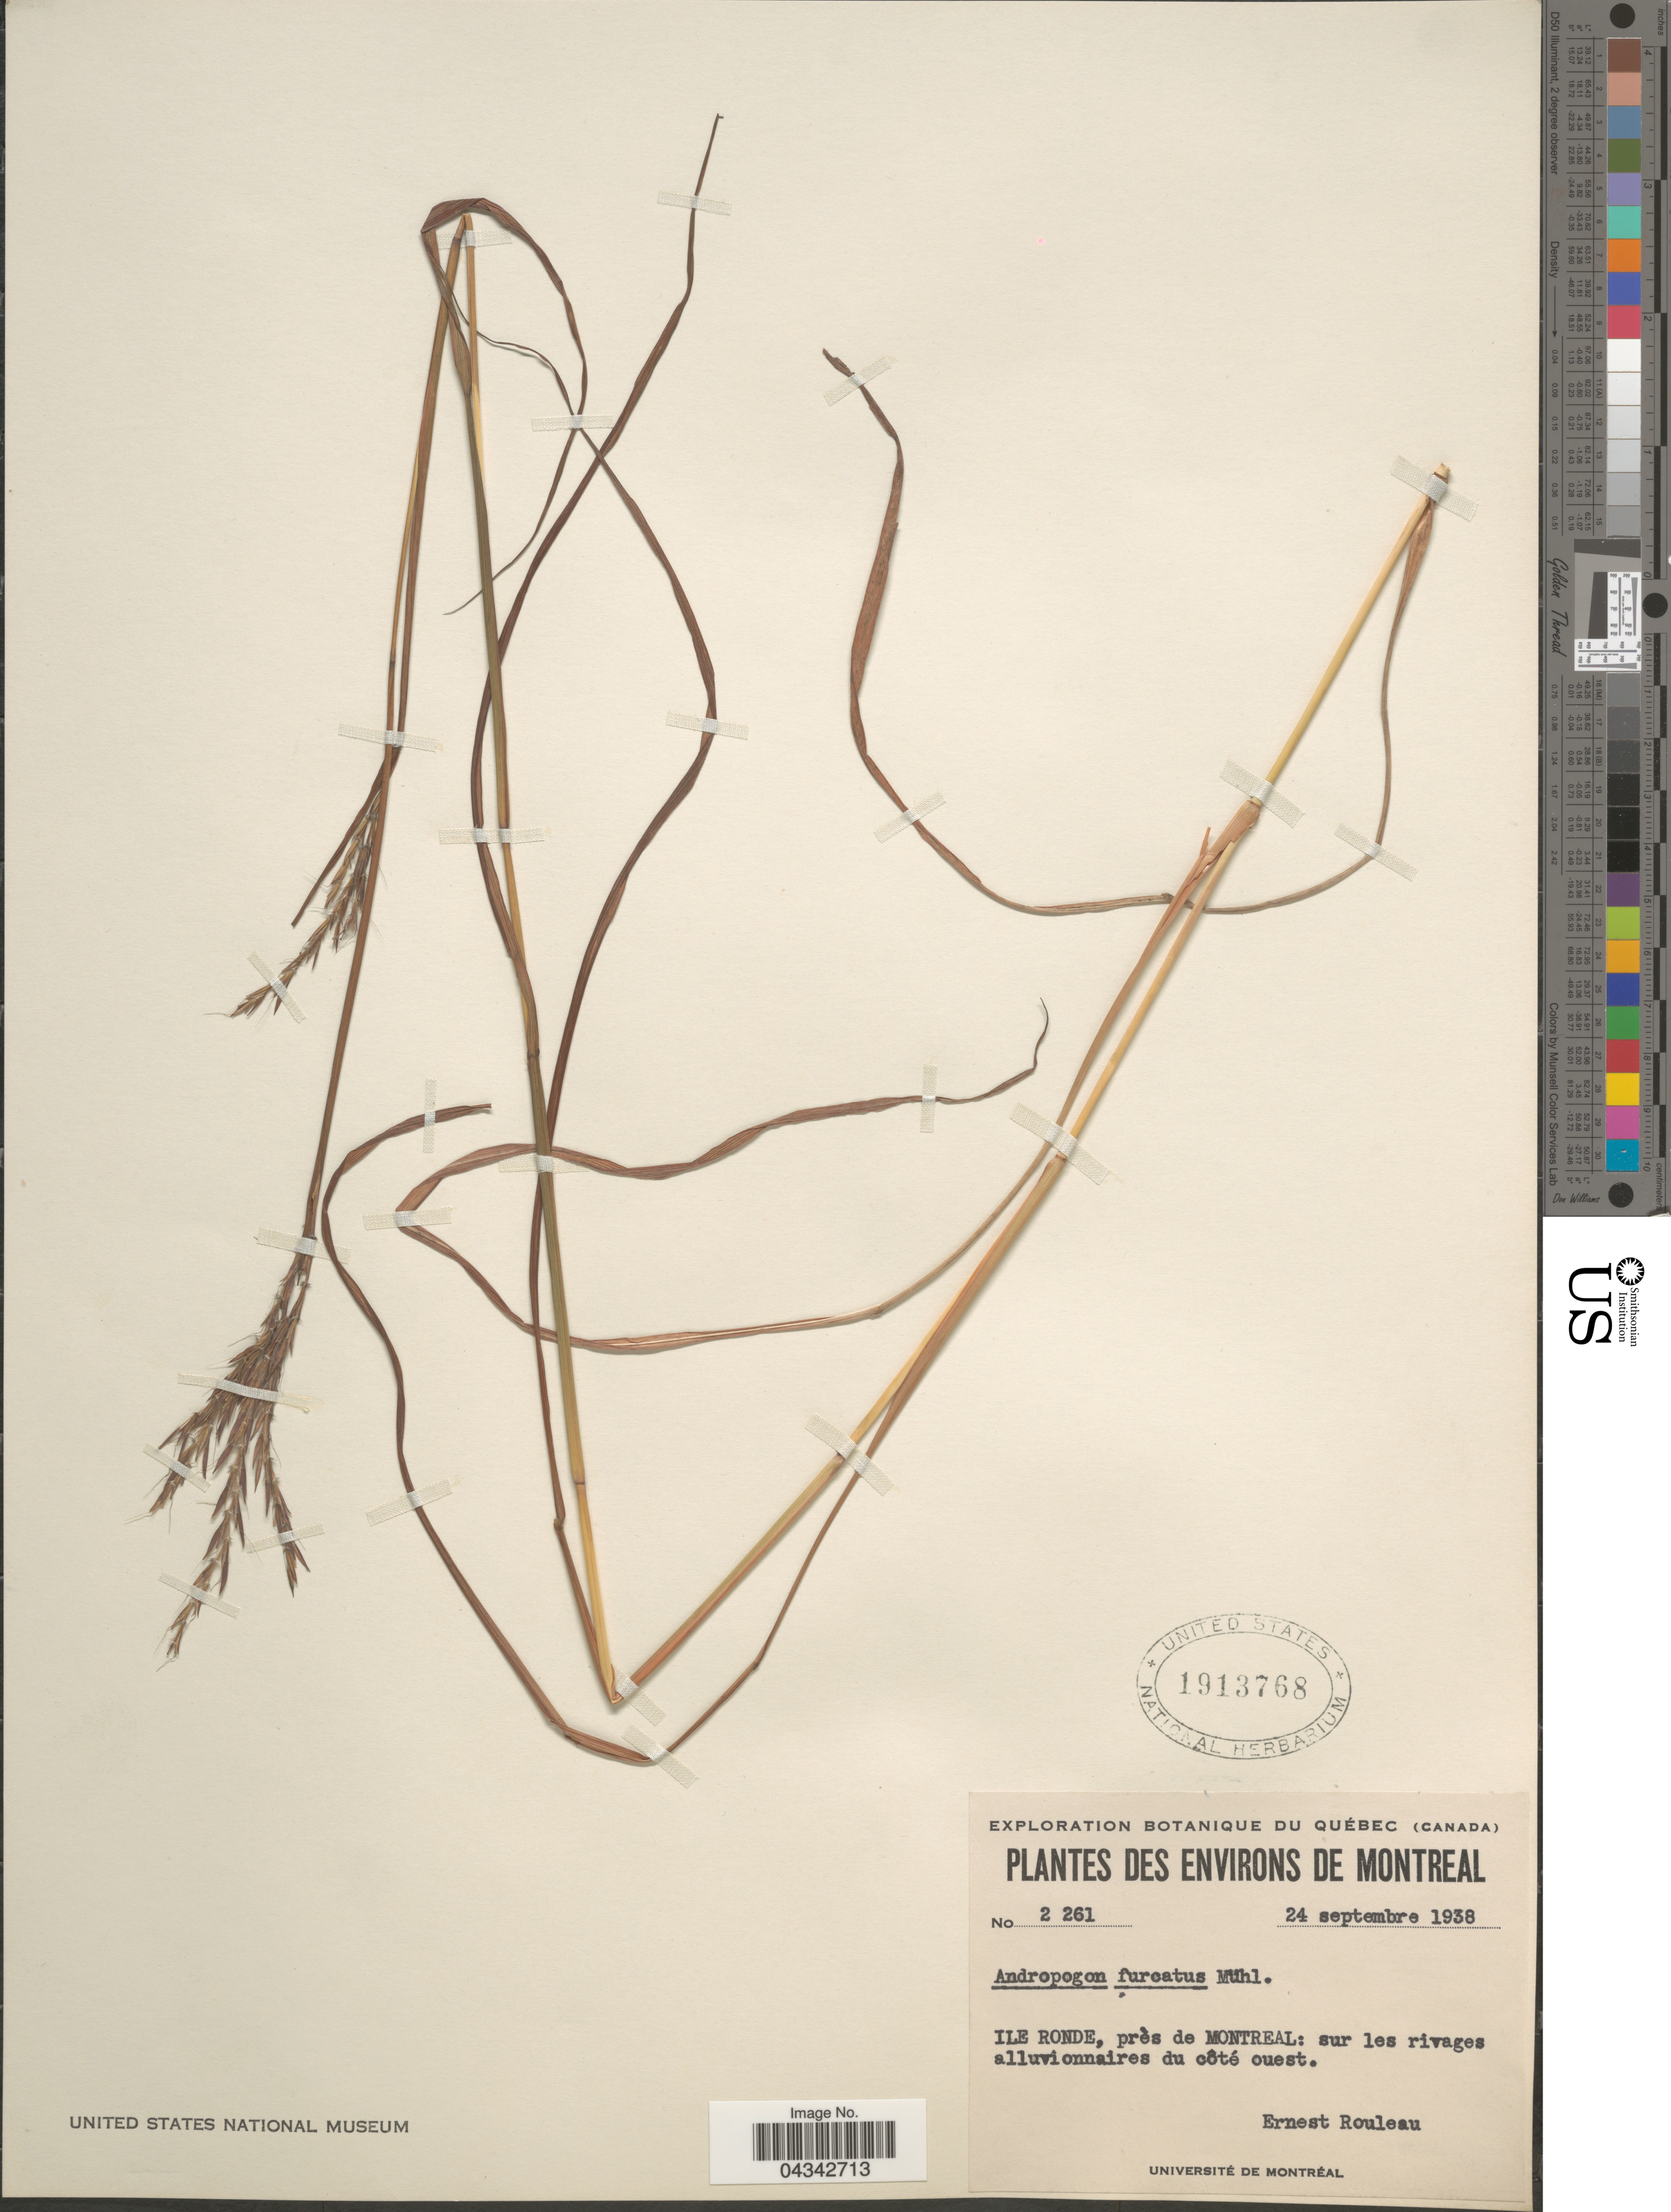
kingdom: Plantae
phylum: Tracheophyta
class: Liliopsida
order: Poales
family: Poaceae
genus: Andropogon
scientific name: Andropogon gerardii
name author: Vitman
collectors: J. Rouleau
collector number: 2261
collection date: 1938-09-24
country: Canada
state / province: Quebec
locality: Exploration Botanique du Québec (Canada). Environs de Montreal. Ile Ronde, près de Montreal: sur les rivages alluvionnaires du côté ouest.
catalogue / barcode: US 1913768